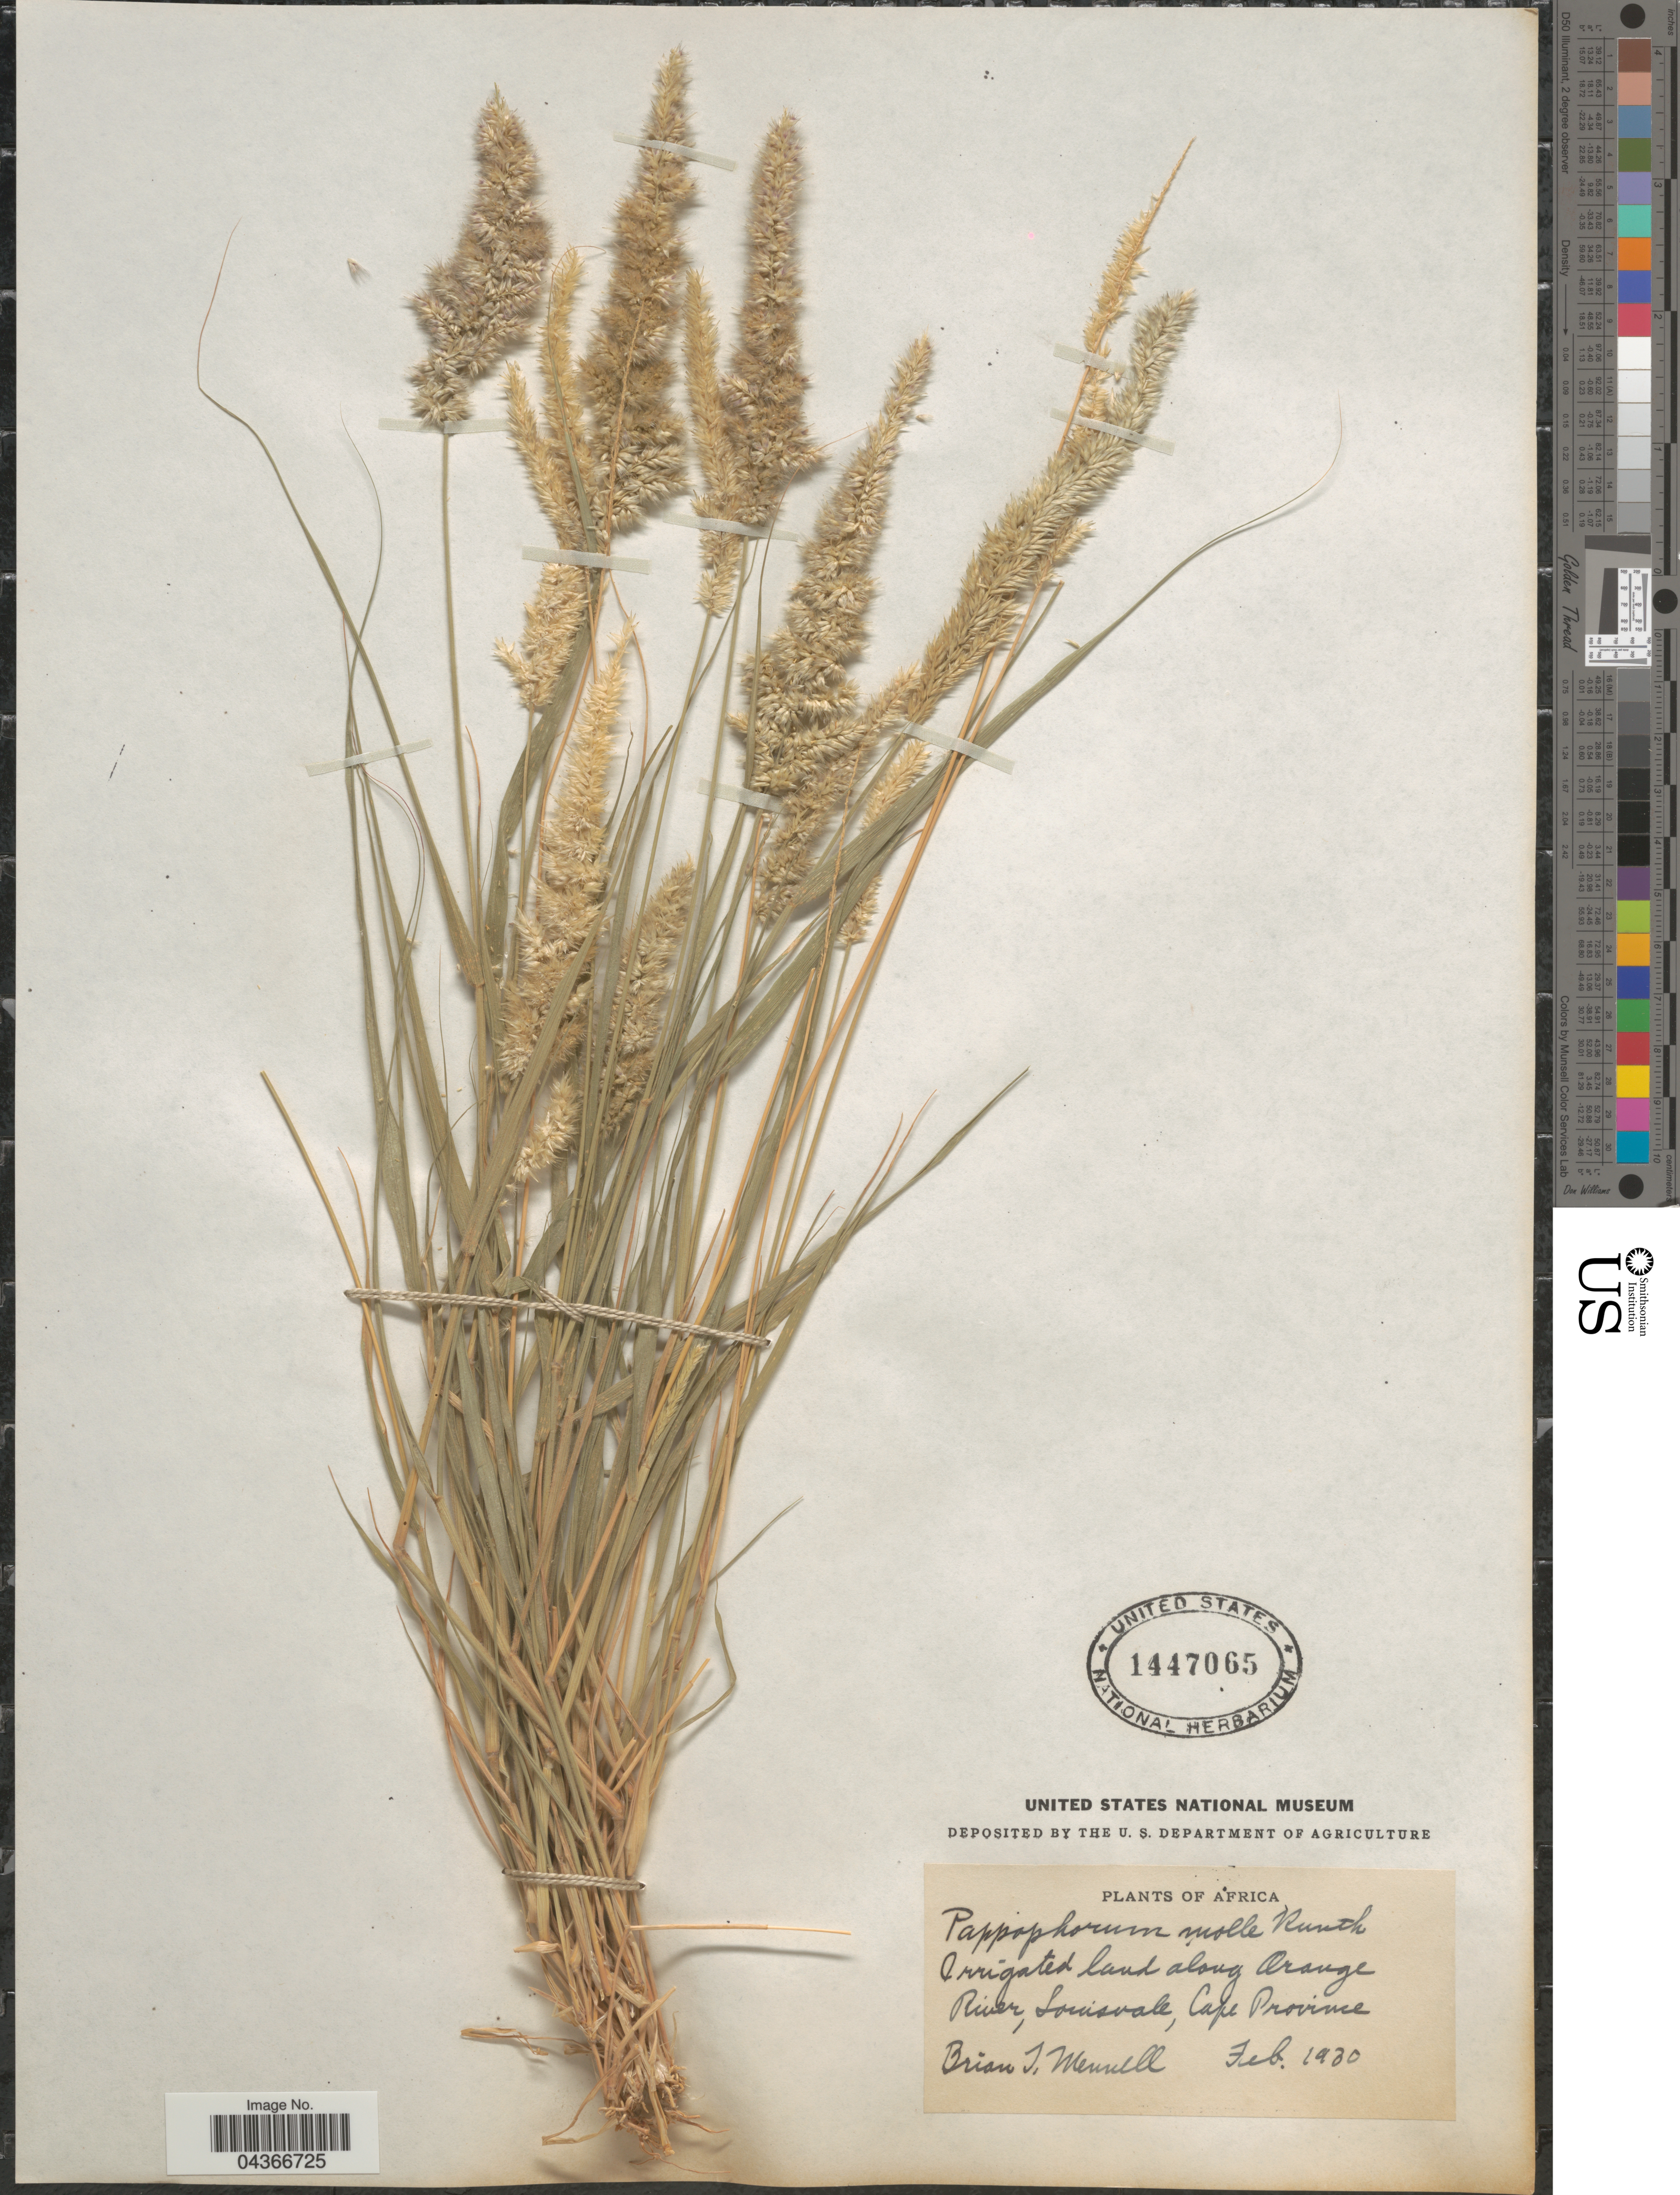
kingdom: Plantae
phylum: Tracheophyta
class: Liliopsida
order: Poales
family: Poaceae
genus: Enneapogon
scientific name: Enneapogon cenchroides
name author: (Licht. ex Roem. & Schult.) C.E. Hubb.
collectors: B. Mennell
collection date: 1930-02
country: South Africa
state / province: Northern Cape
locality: Irrigated land along Orange River, Louisvale.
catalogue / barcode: US 1447065